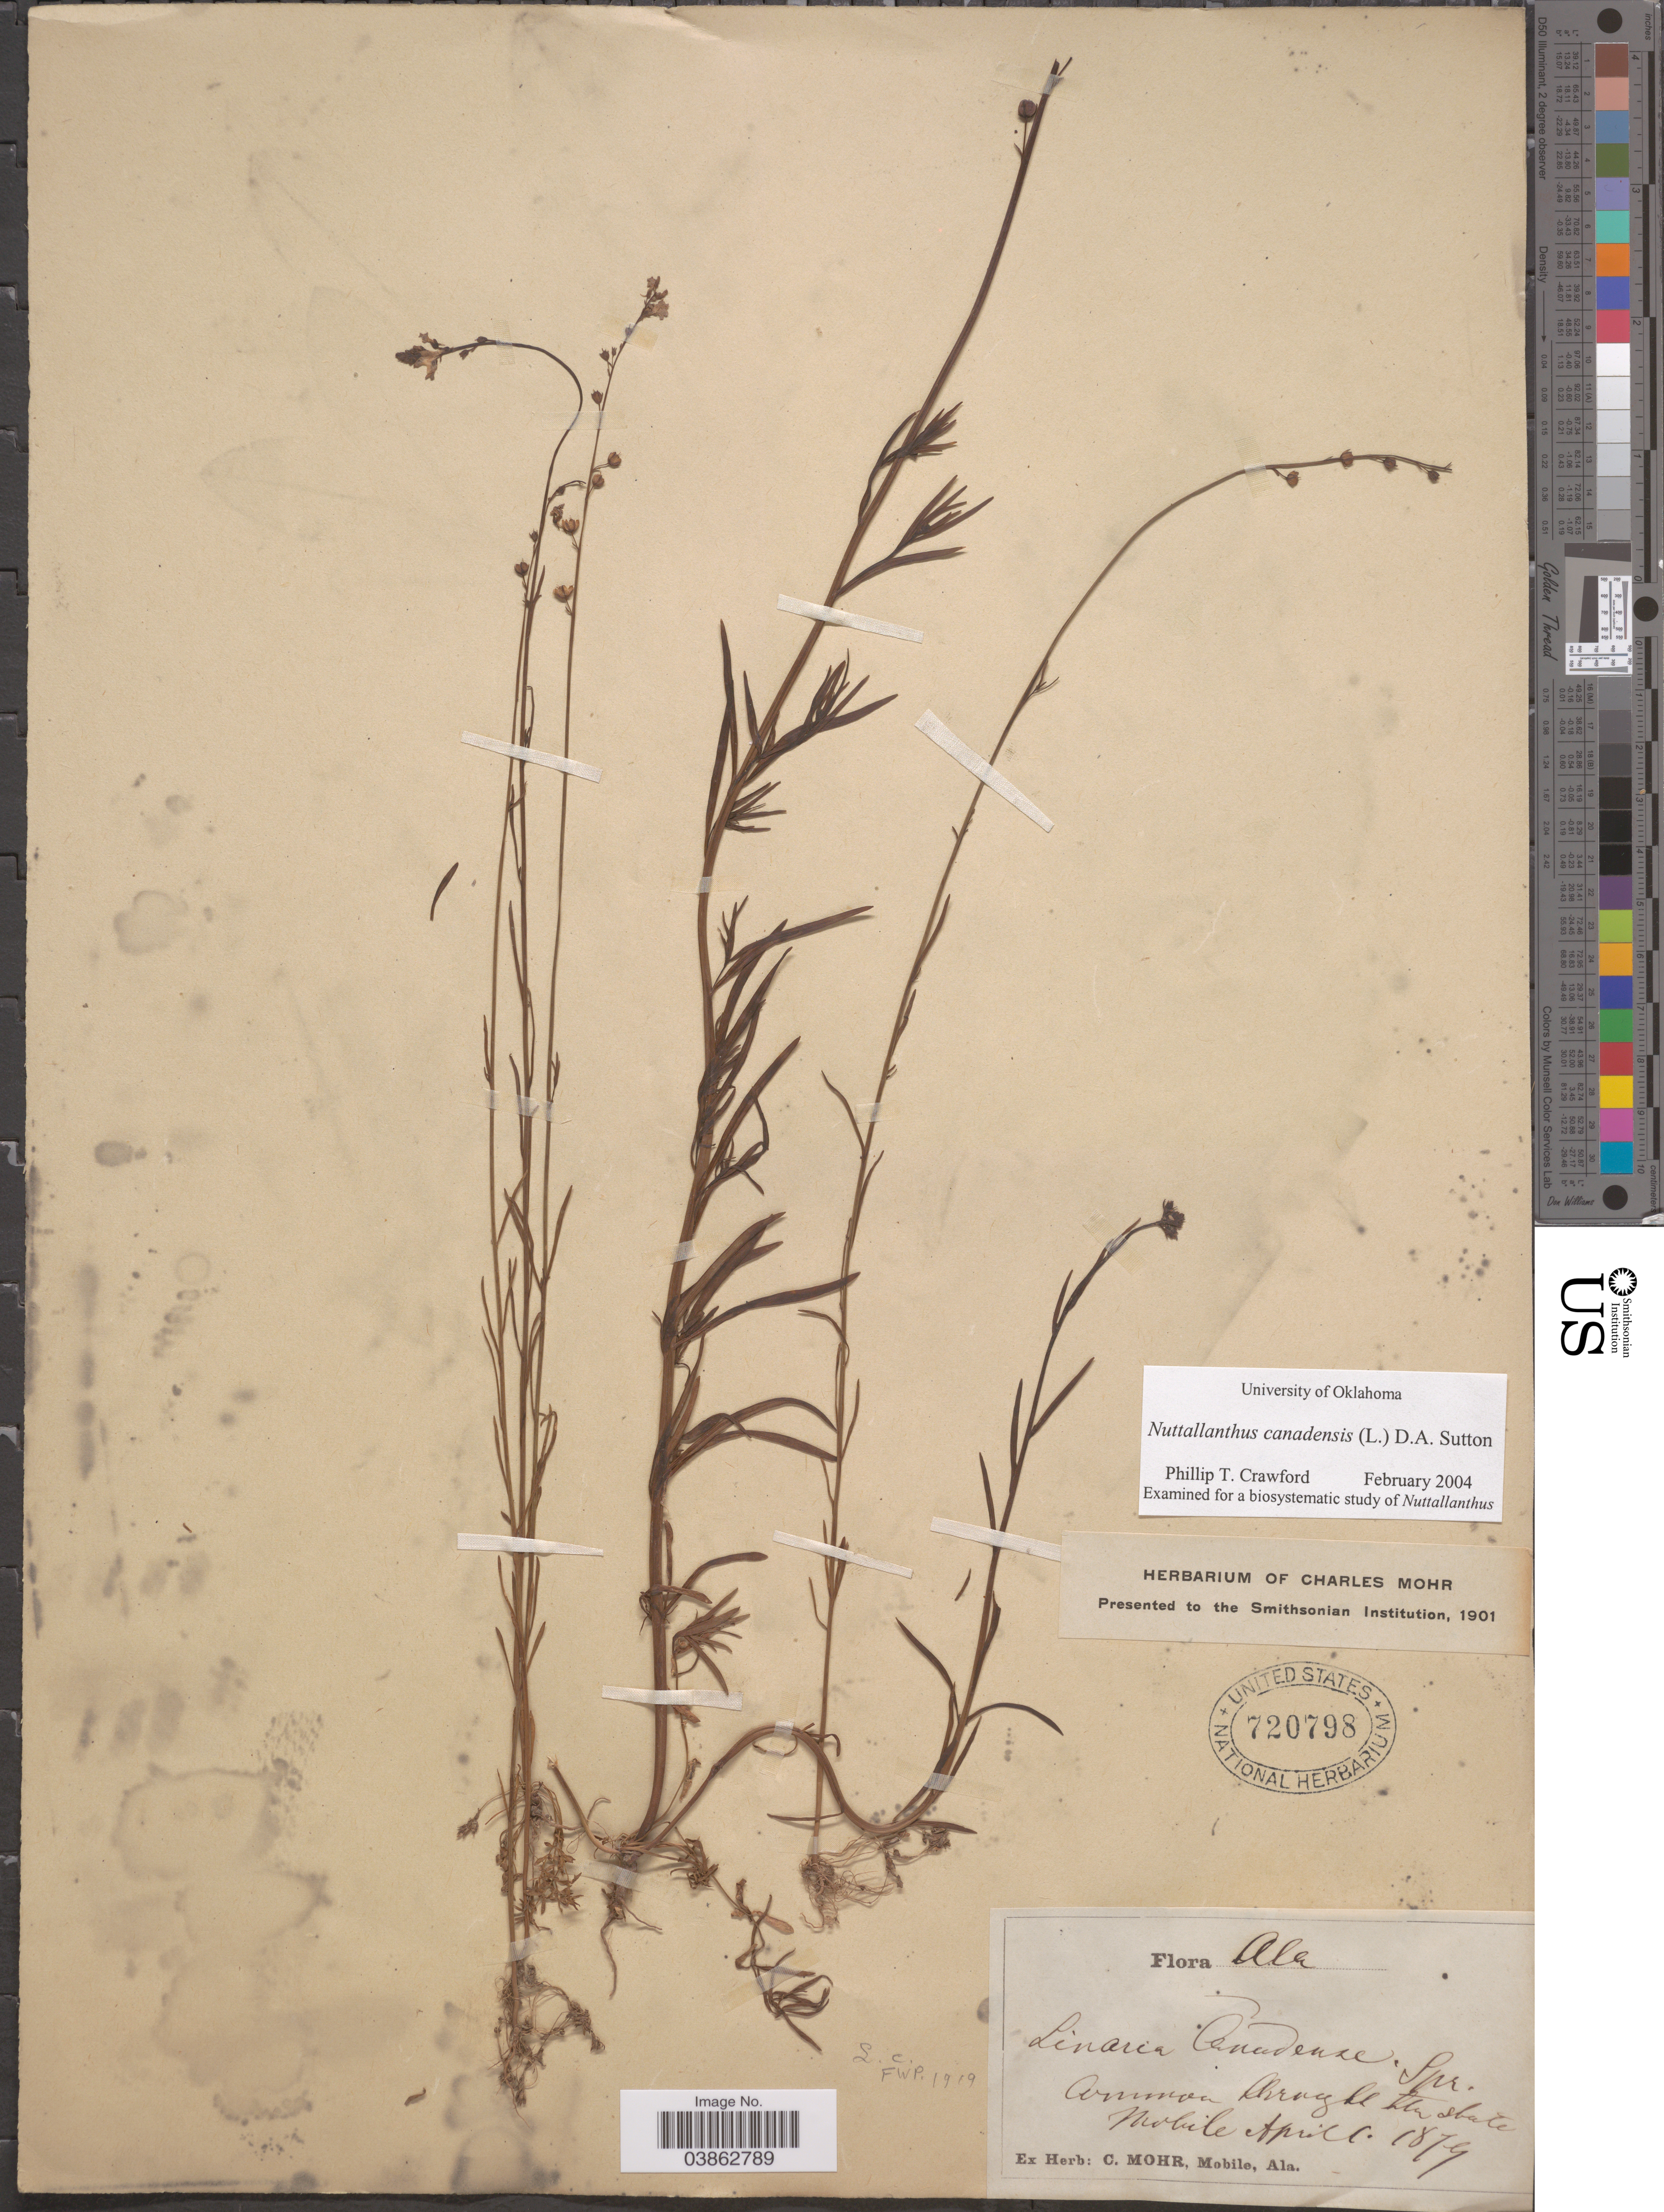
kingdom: Plantae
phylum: Tracheophyta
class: Magnoliopsida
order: Lamiales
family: Plantaginaceae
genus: Linaria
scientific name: Linaria canadensis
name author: (L.) Dum. Cours.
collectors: C. T. Mohr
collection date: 1879-04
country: United States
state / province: Alabama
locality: Mobile.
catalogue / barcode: US 720798